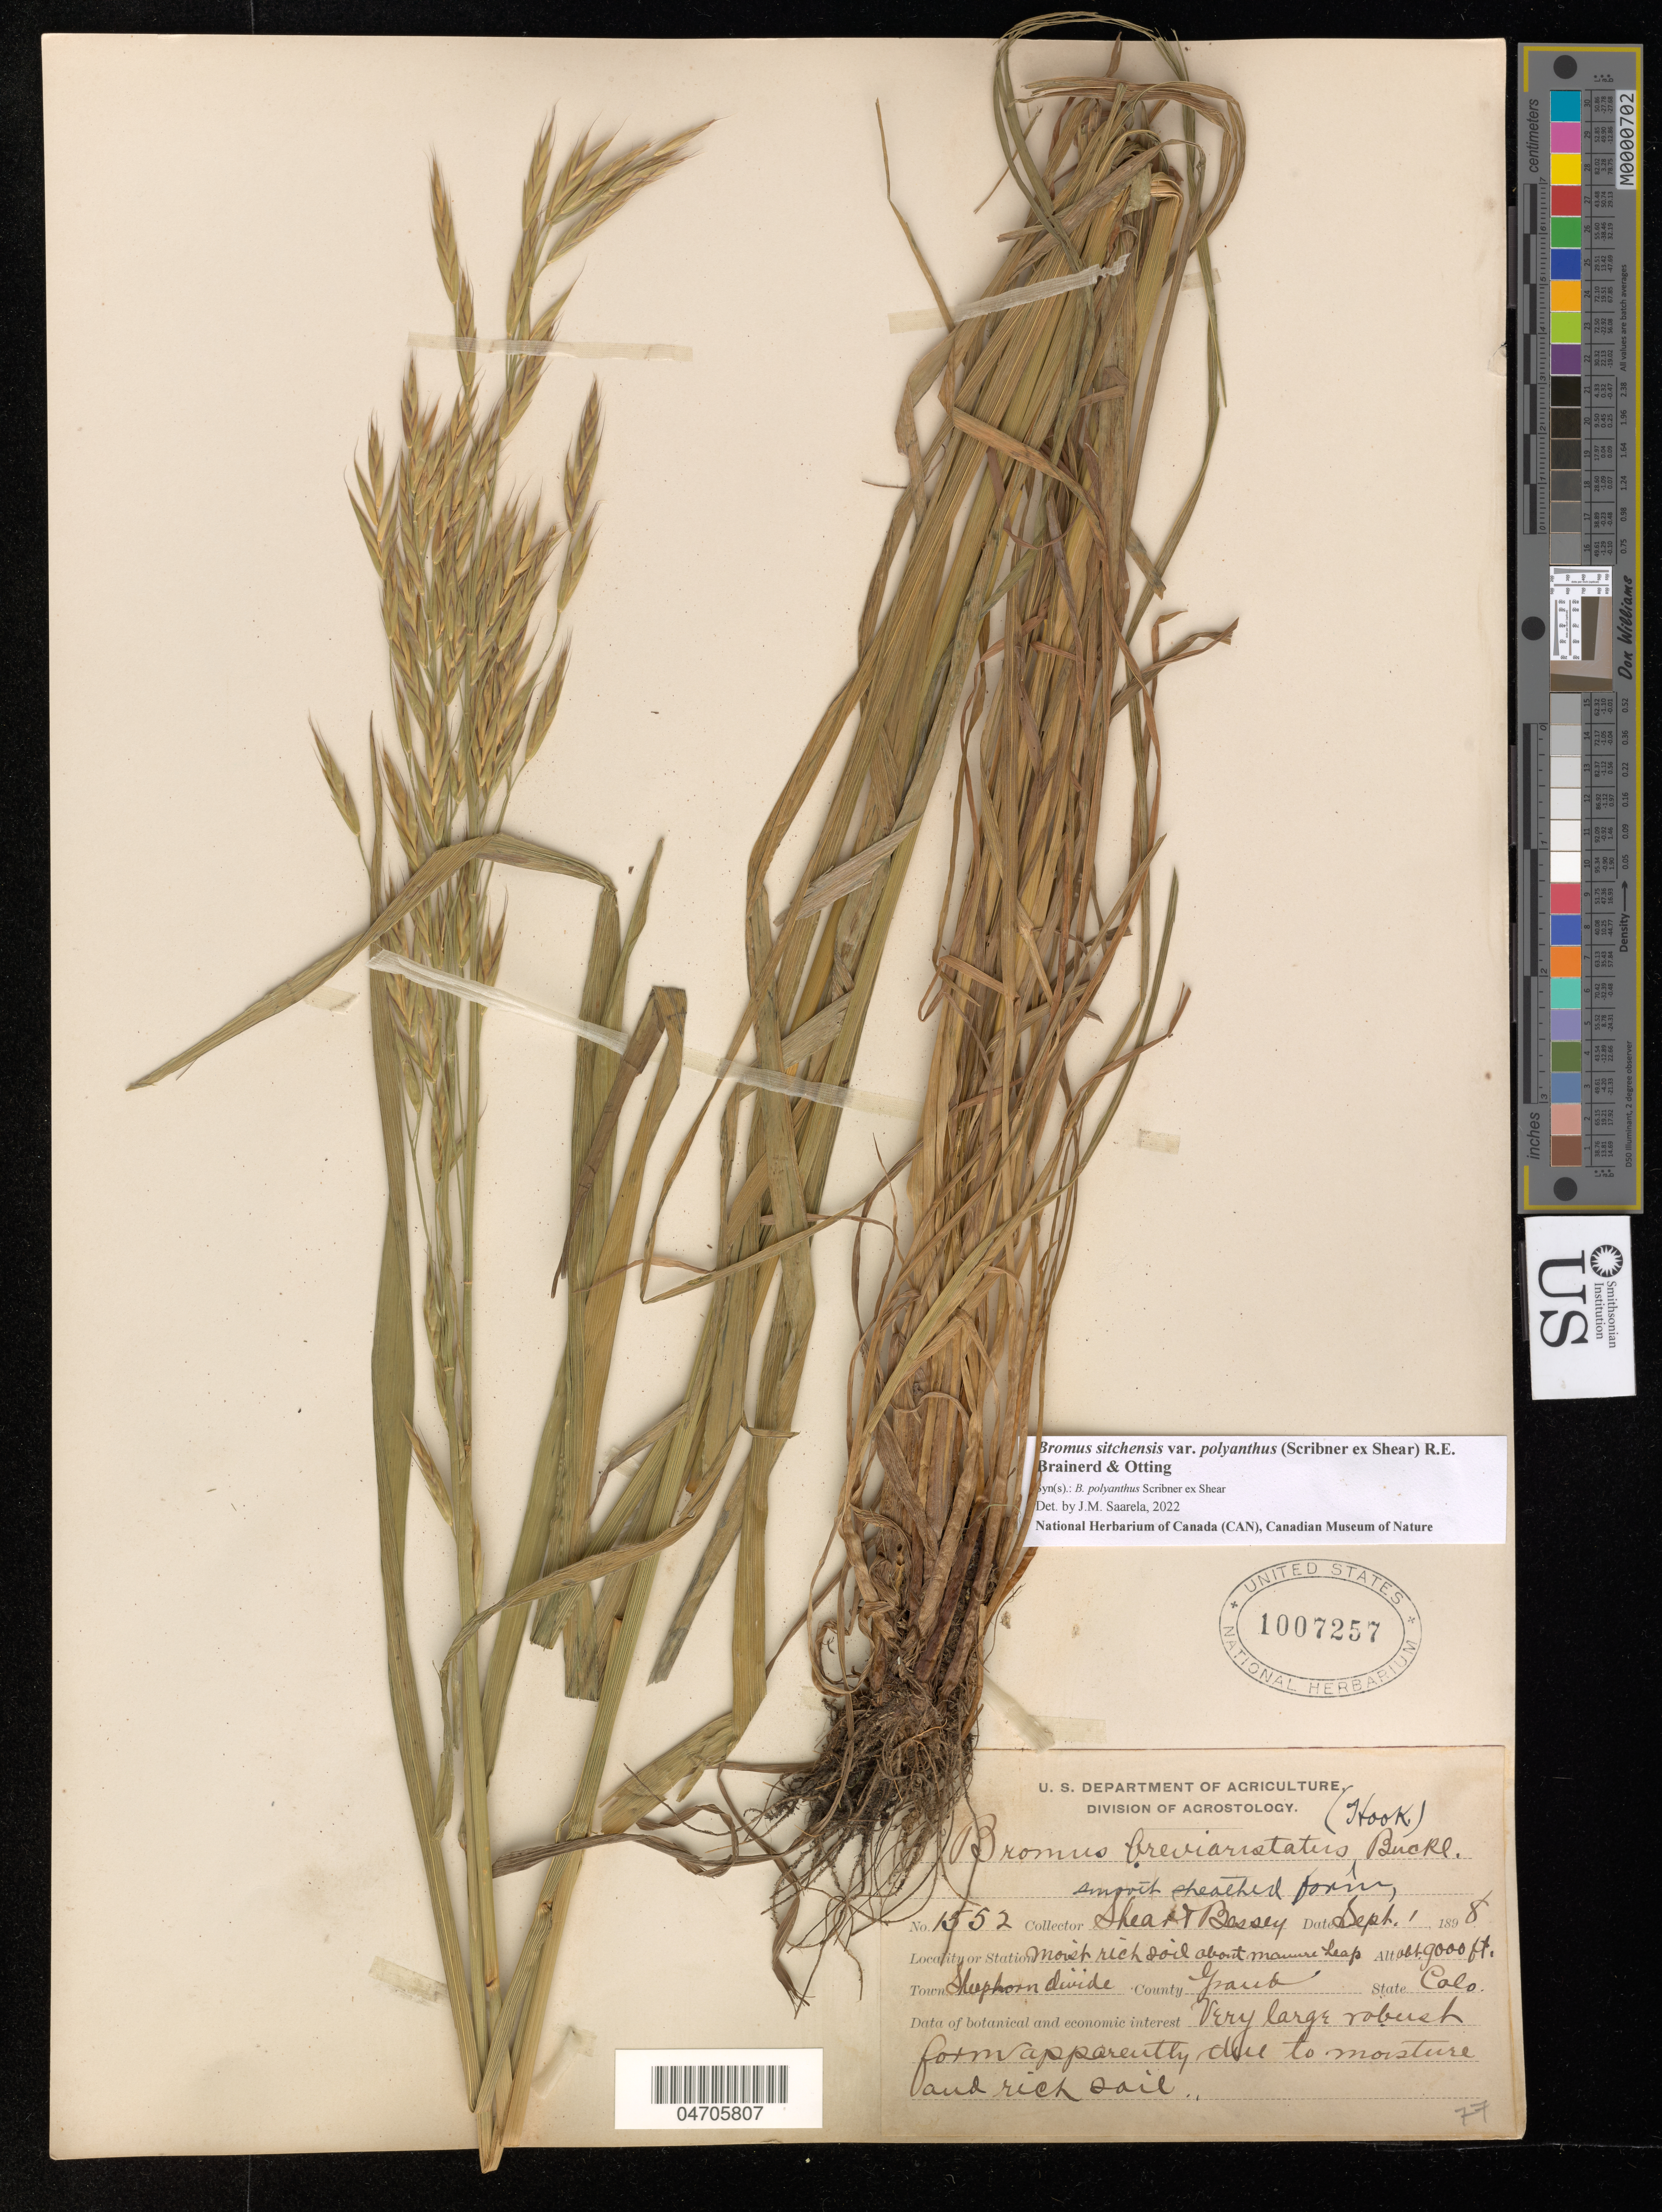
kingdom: Plantae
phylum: Tracheophyta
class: Liliopsida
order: Poales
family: Poaceae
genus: Bromus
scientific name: Bromus polyanthus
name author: Scribn. ex Shear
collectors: -- Shear & -. Bessey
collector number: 1552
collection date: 1898-09-01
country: United States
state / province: Colorado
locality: Moist rich soil about manure heap. Town Sheephorn divide. County Grand.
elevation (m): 2743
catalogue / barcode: US 1007257